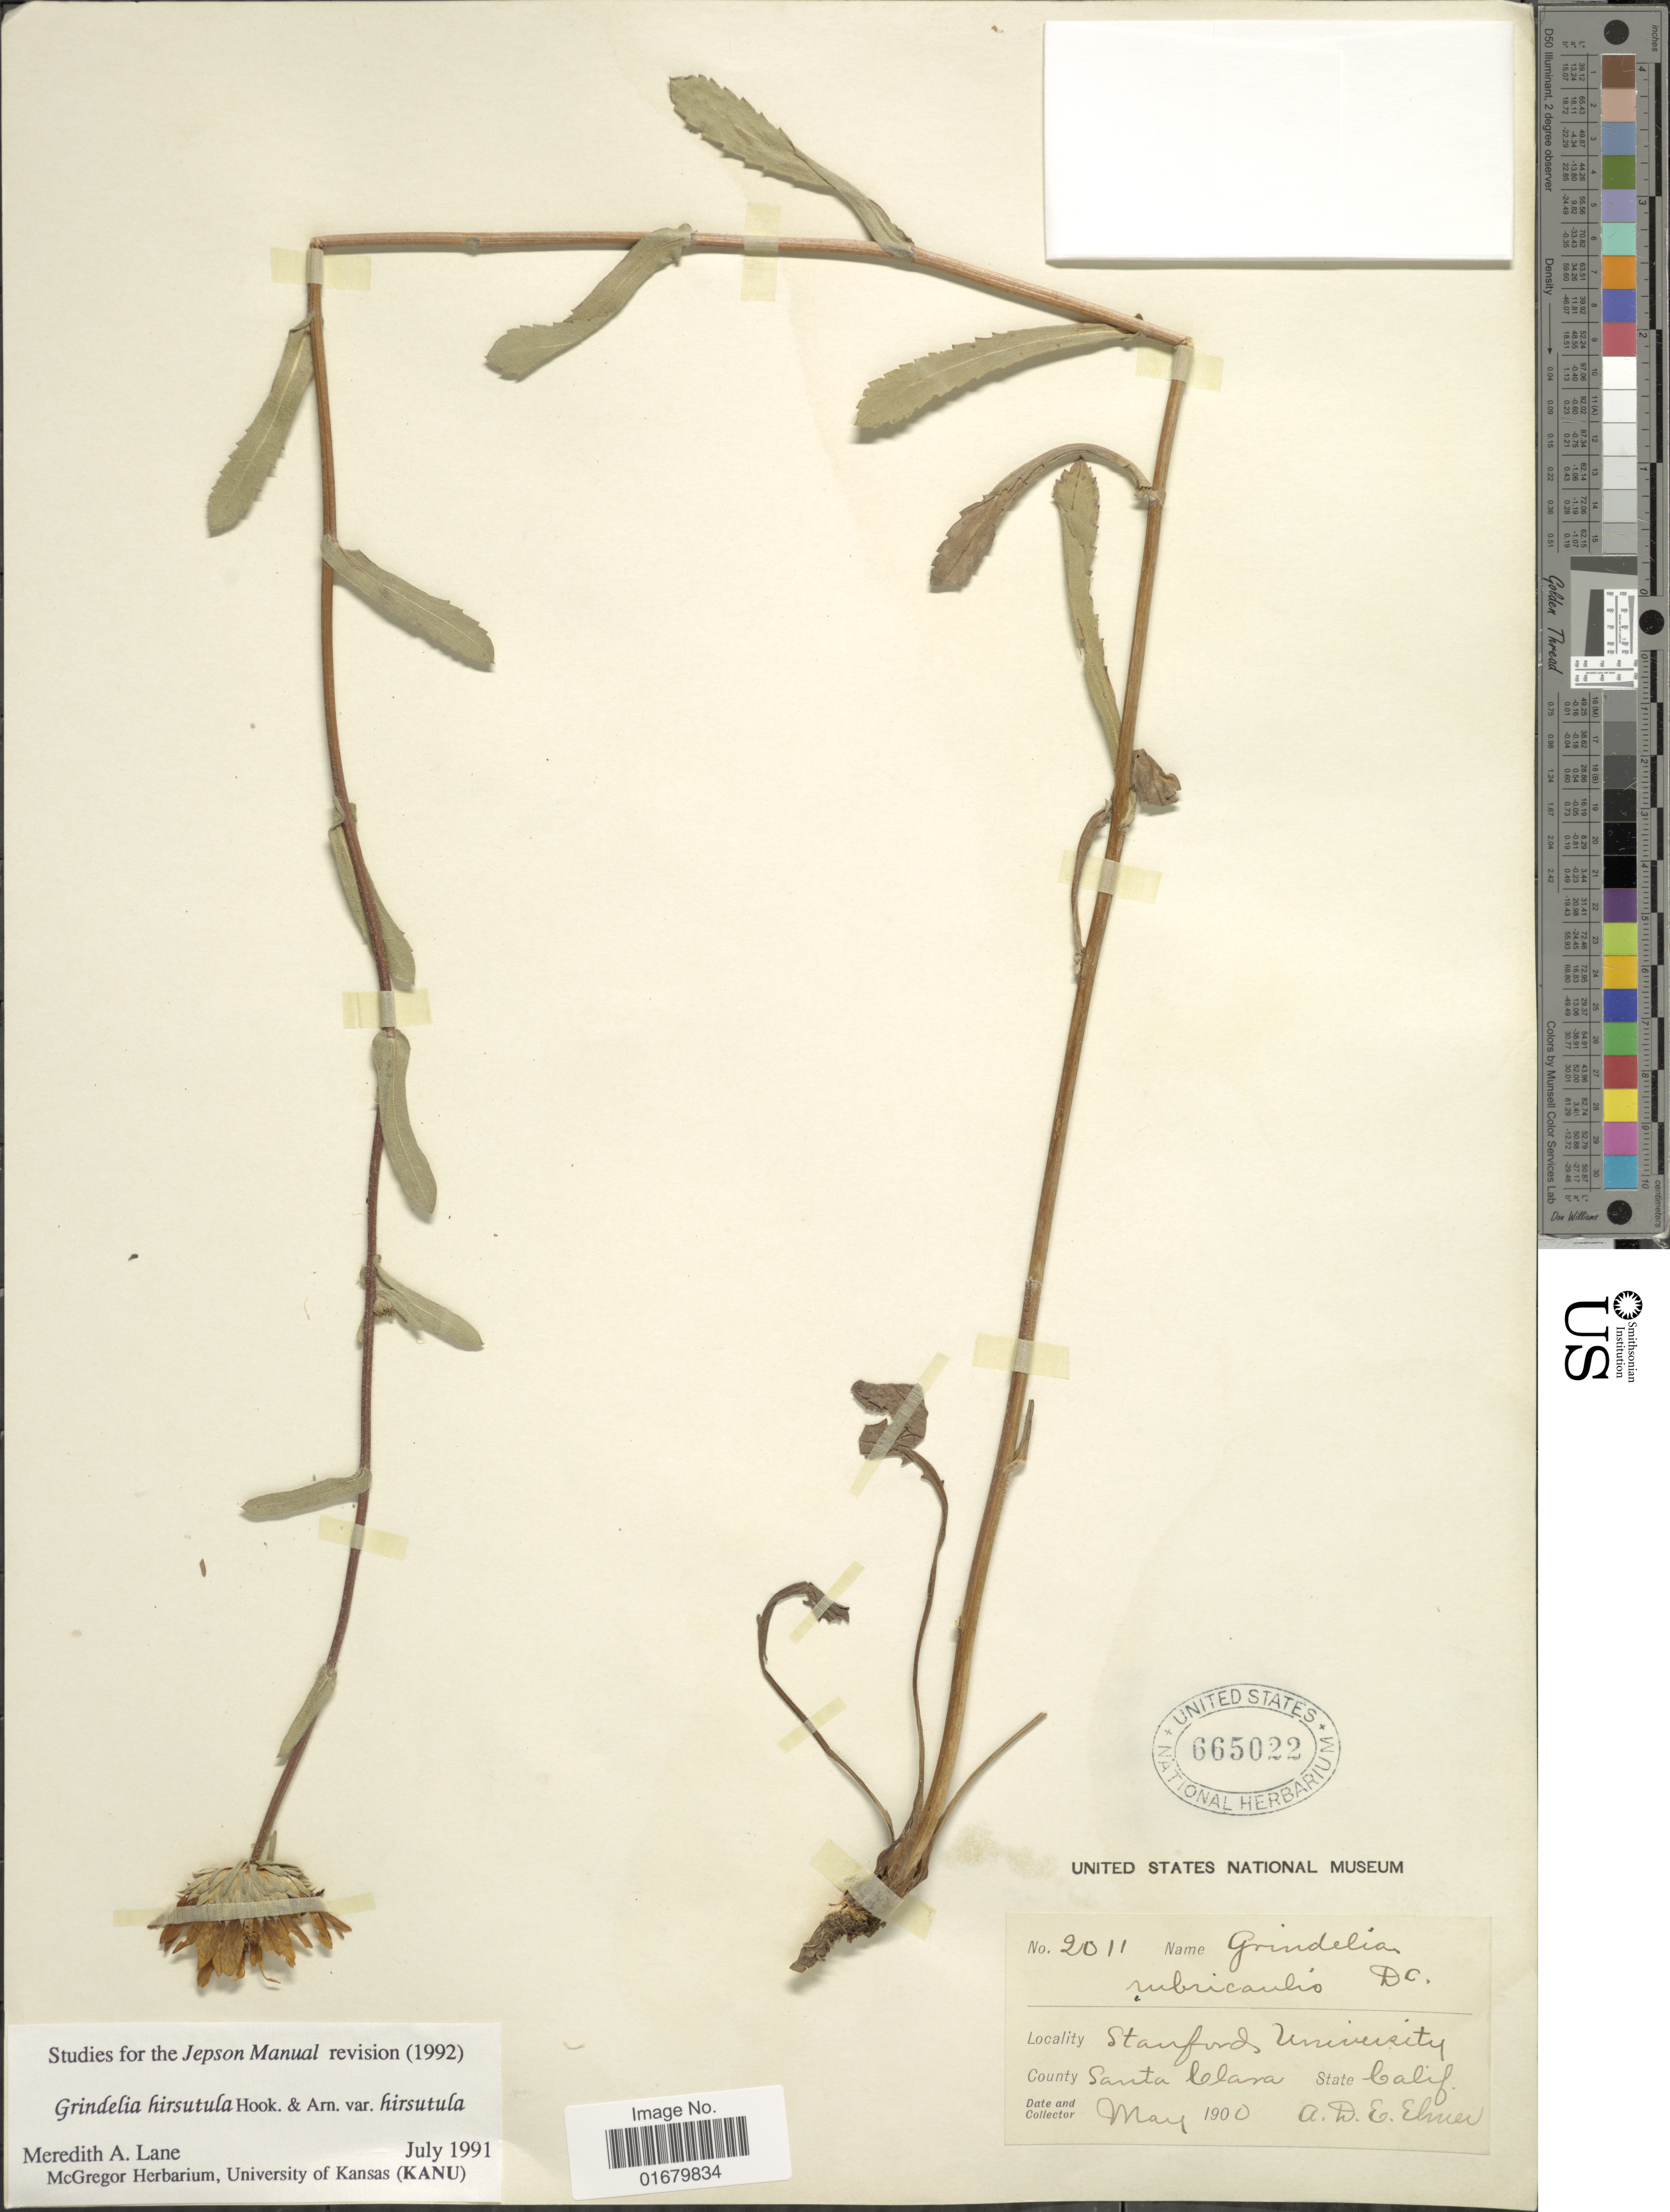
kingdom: Plantae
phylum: Tracheophyta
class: Magnoliopsida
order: Asterales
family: Asteraceae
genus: Grindelia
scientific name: Grindelia hirsutula var. hirsutula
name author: Hook. & Arn.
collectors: A. D. E. Elmer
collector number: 2011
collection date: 1900-05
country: United States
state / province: California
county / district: Santa Clara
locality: Stanford University, County: Santa Clara.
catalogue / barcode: US 665022